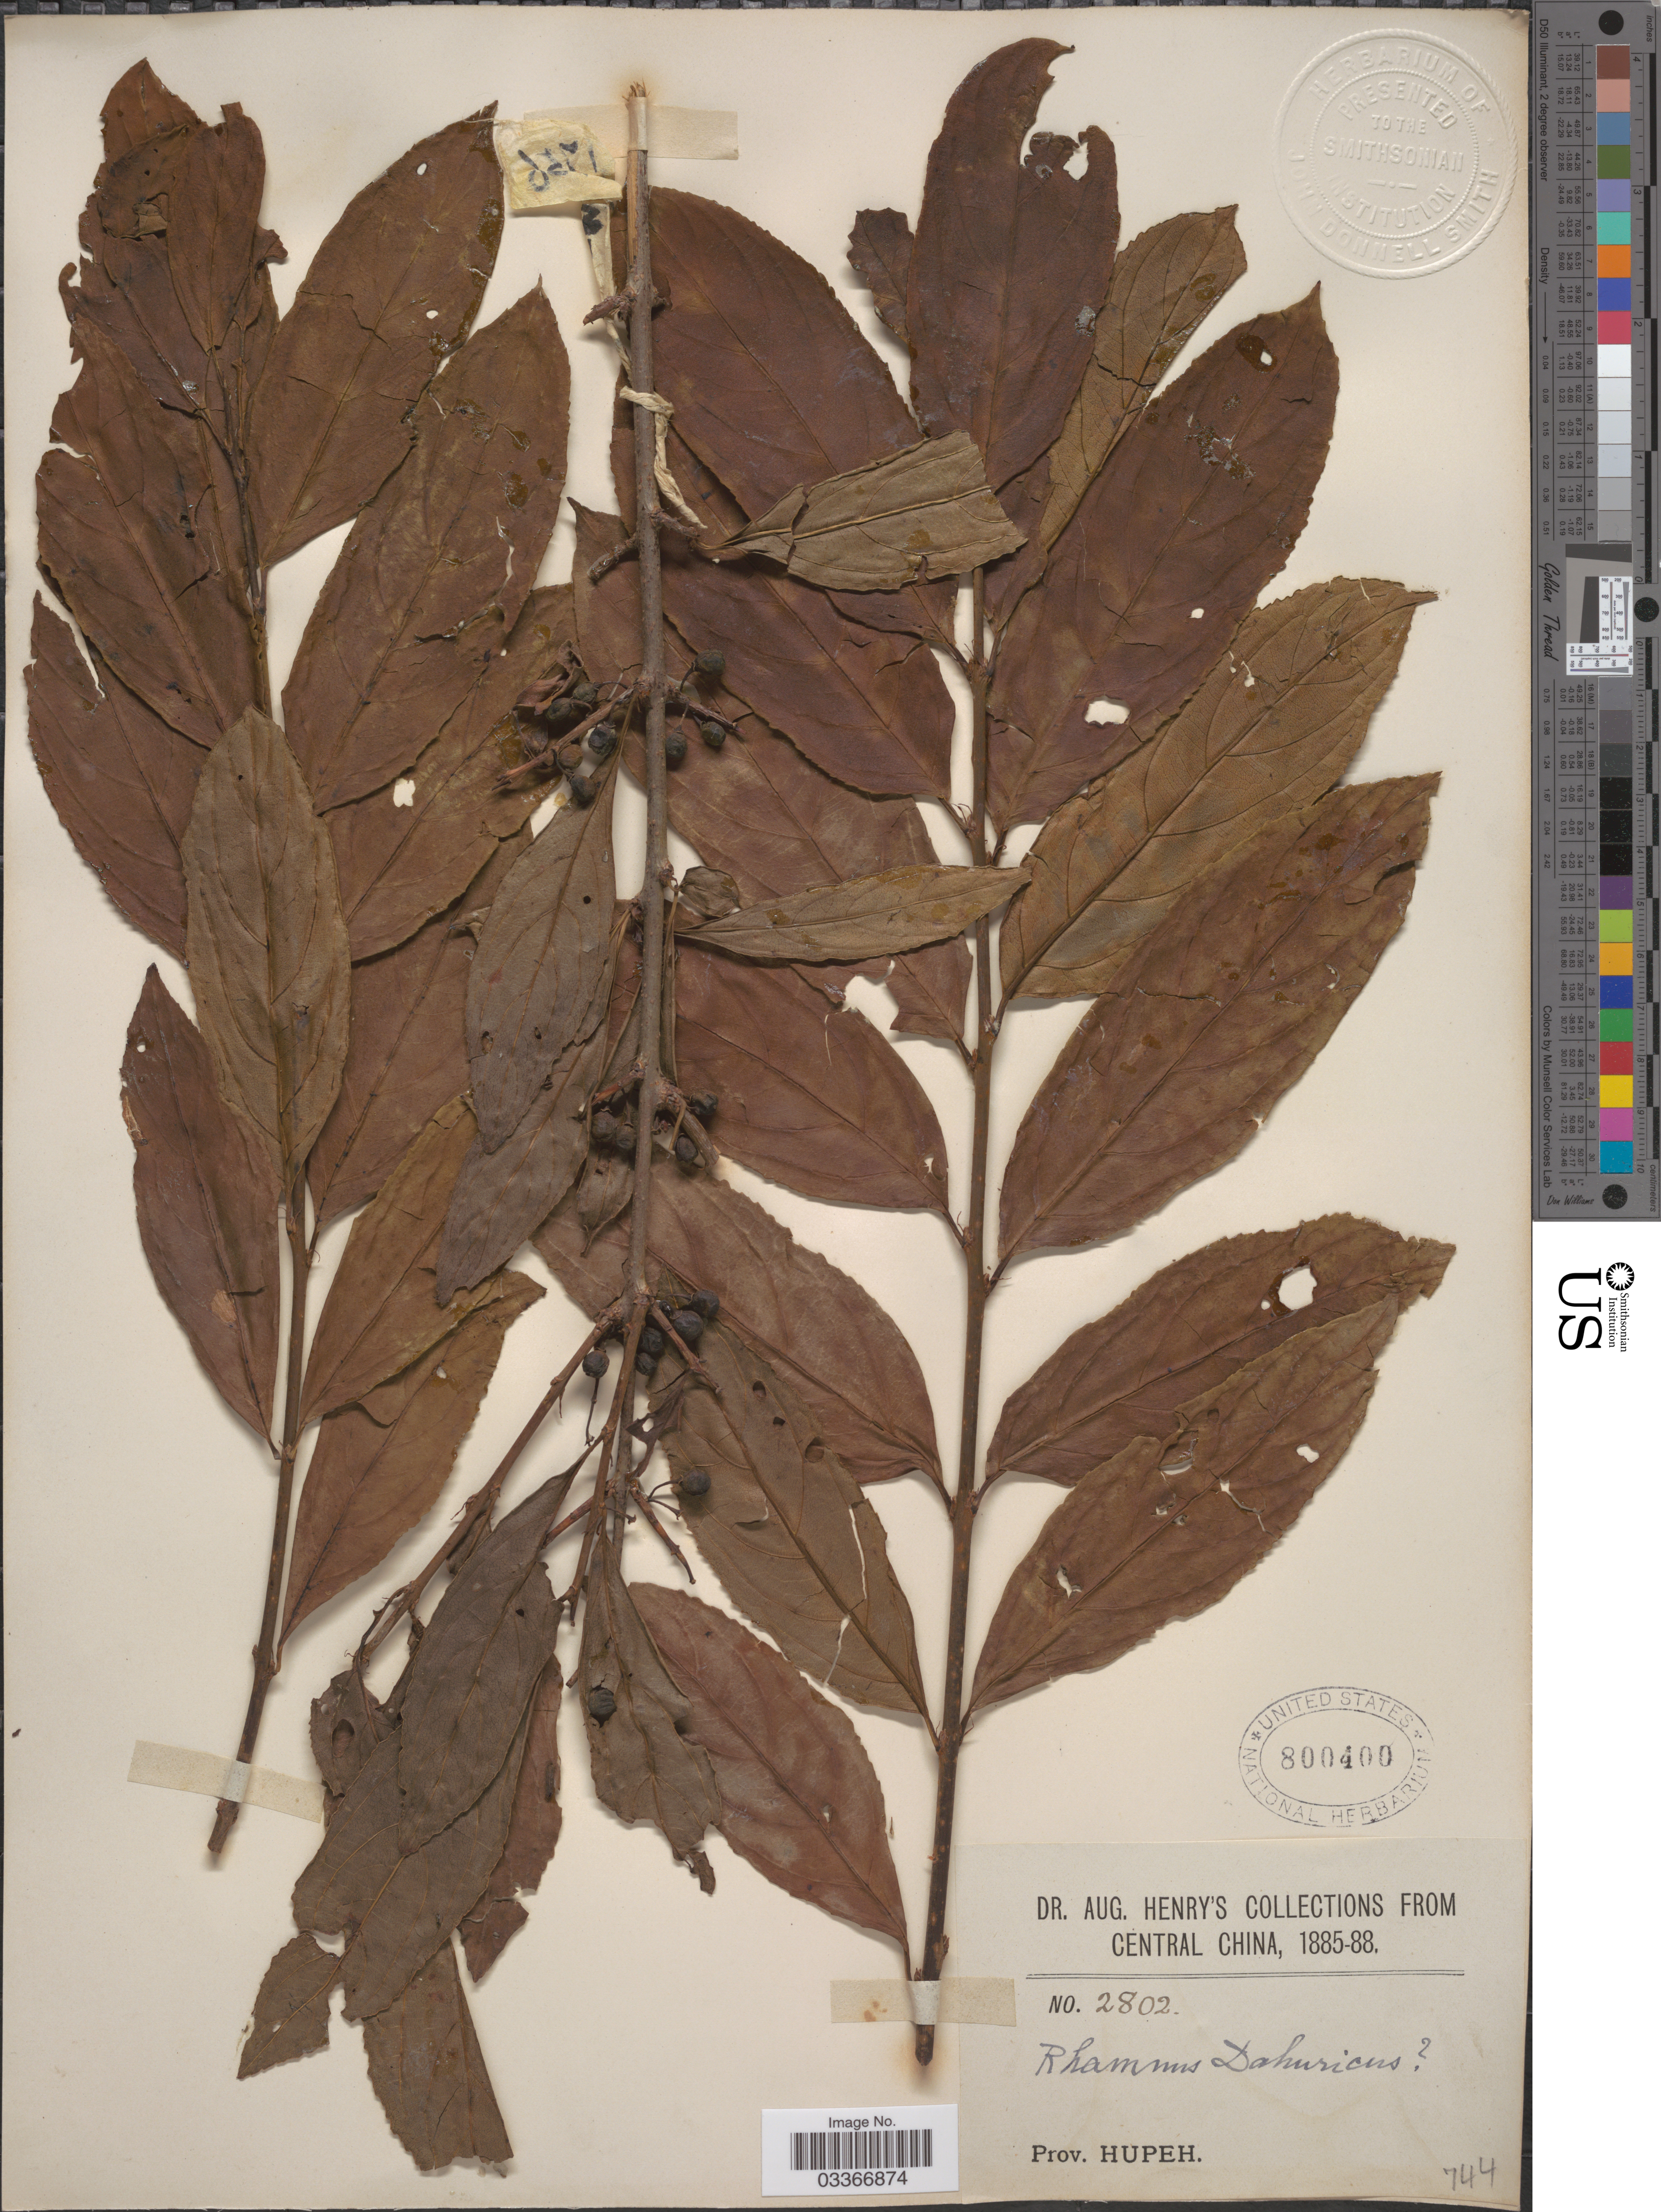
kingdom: Plantae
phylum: Tracheophyta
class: Magnoliopsida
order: Rosales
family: Rhamnaceae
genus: Rhamnus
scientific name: Rhamnus davurica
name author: Pall.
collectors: A. Henry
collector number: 2802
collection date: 1885/1888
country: China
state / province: Hubei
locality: Central China. Prov. Hupeh.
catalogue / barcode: US 800400